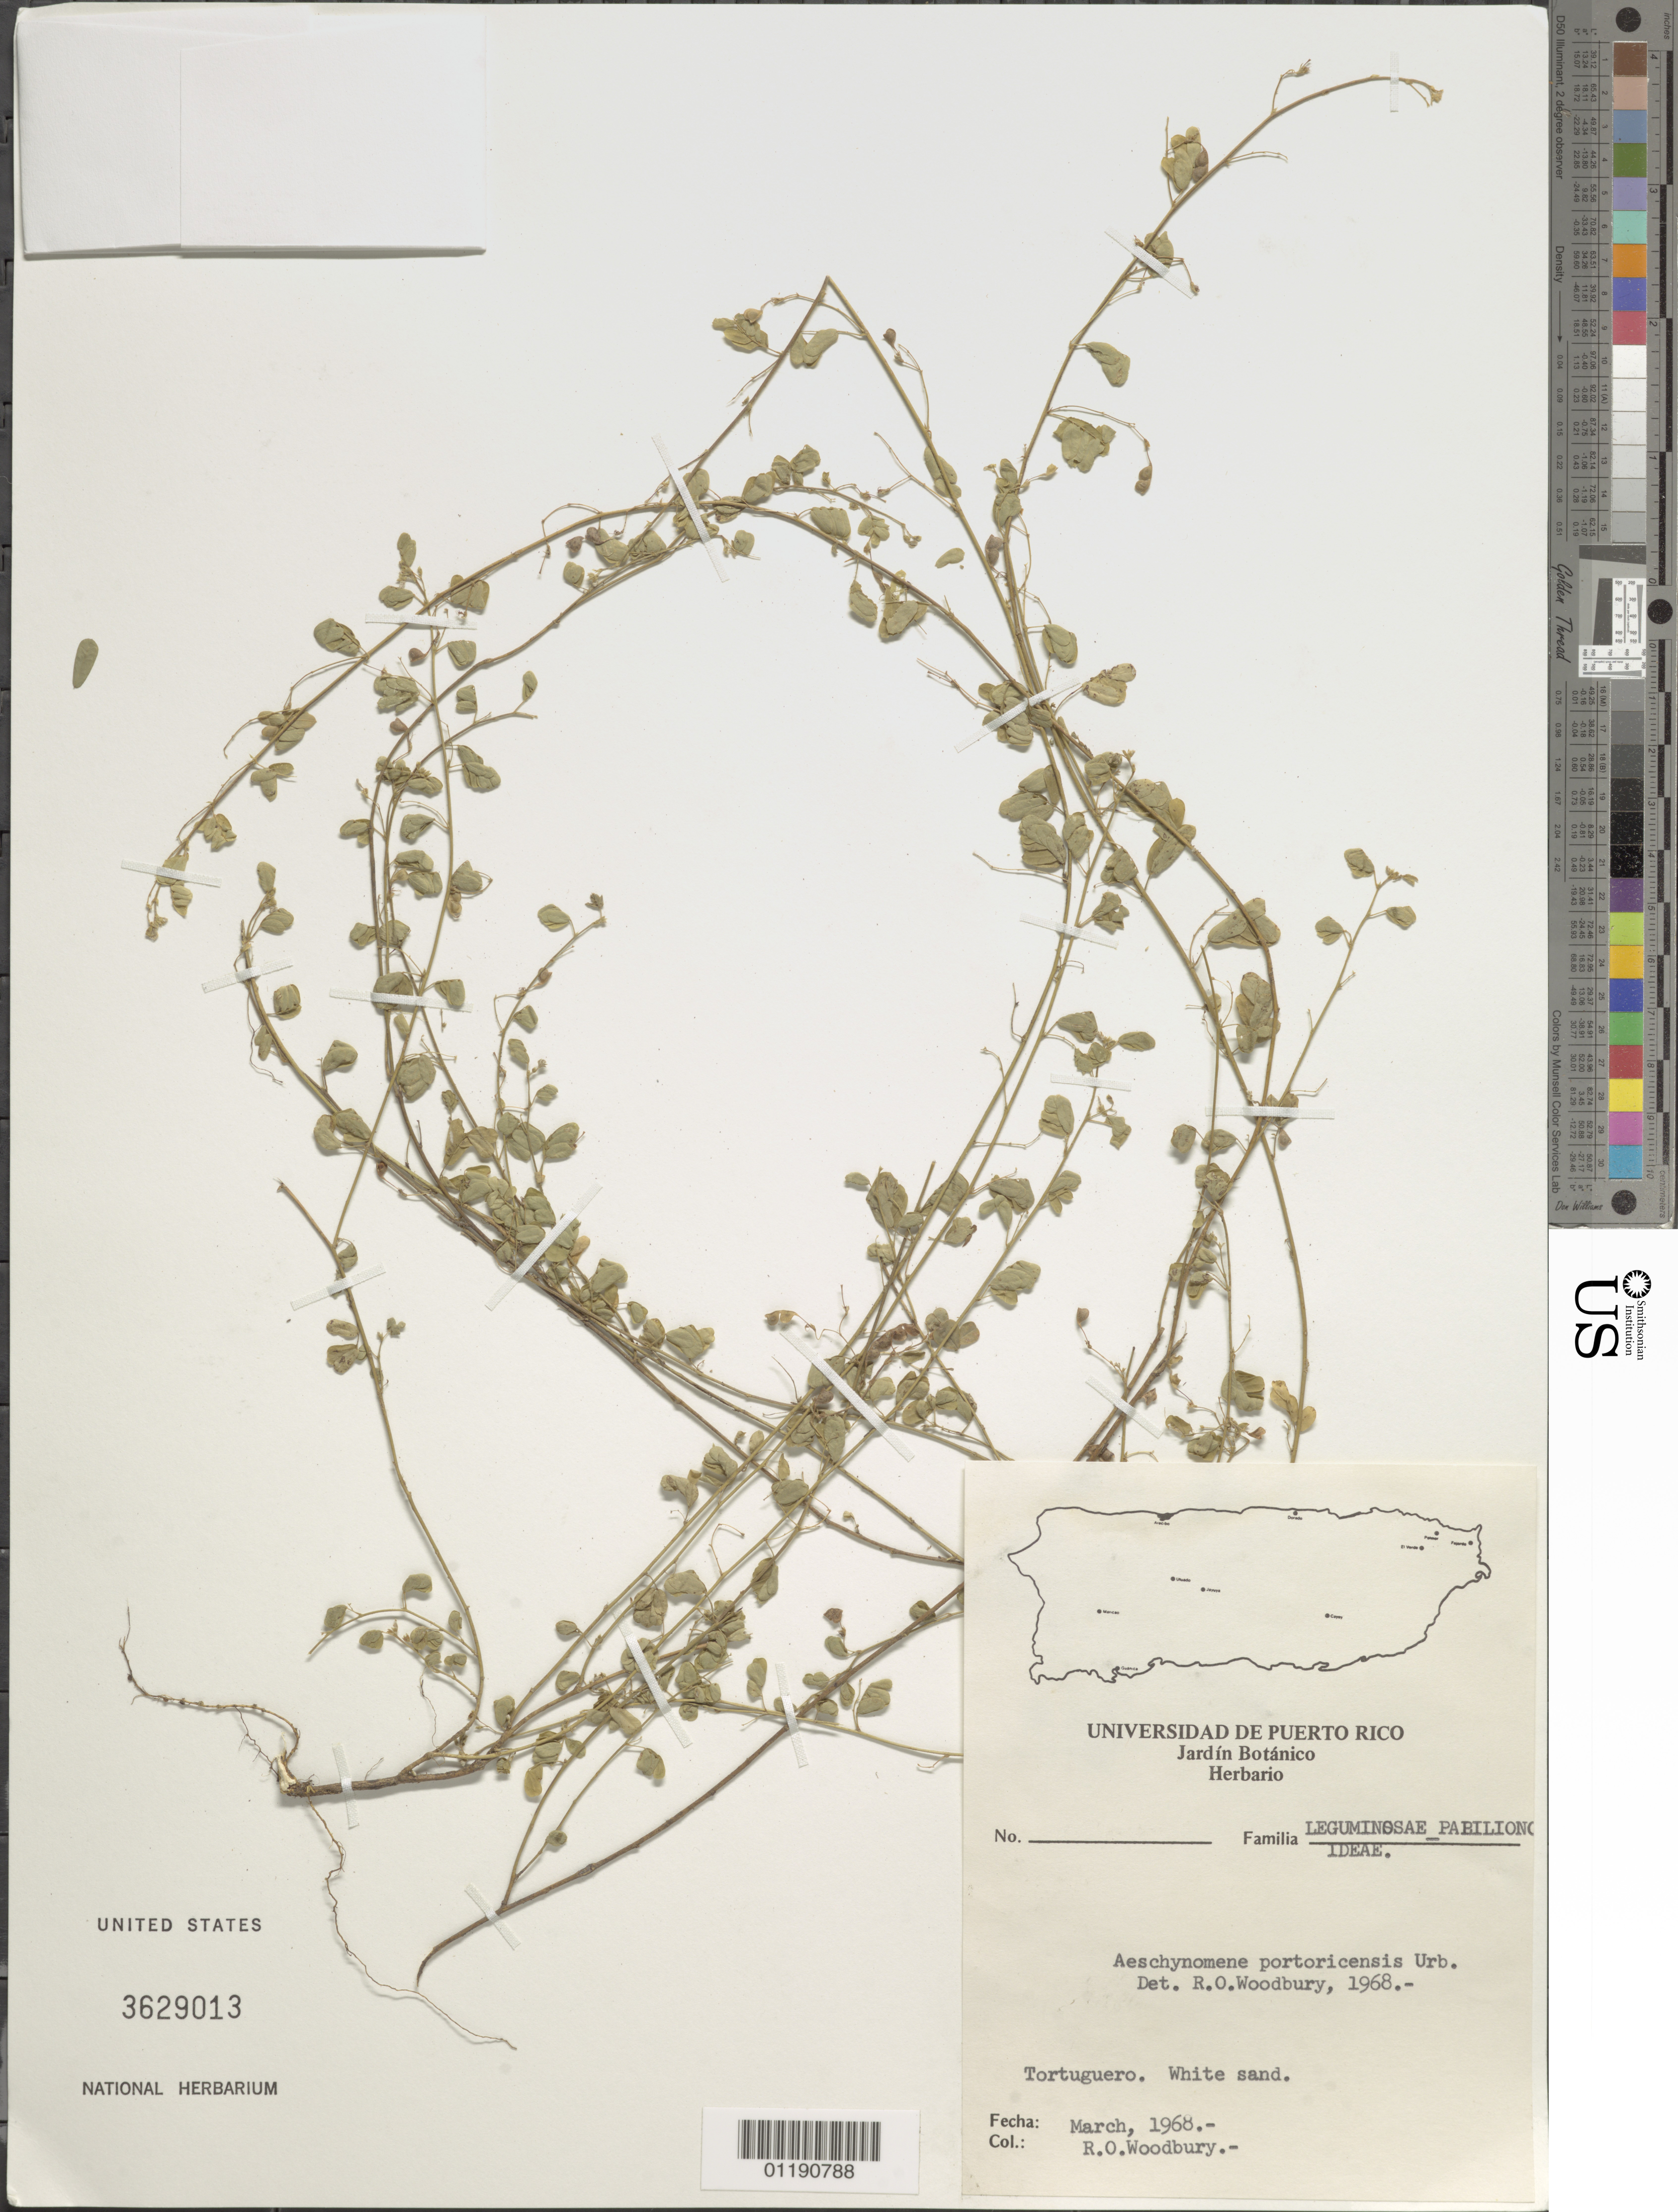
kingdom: Plantae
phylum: Tracheophyta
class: Magnoliopsida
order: Fabales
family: Fabaceae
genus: Aeschynomene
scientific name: Aeschynomene portoricensis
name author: Urb.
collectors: R. O. Woodbury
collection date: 1968-03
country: Puerto Rico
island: Puerto Rico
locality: Tortuguero.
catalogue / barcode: US 3629013